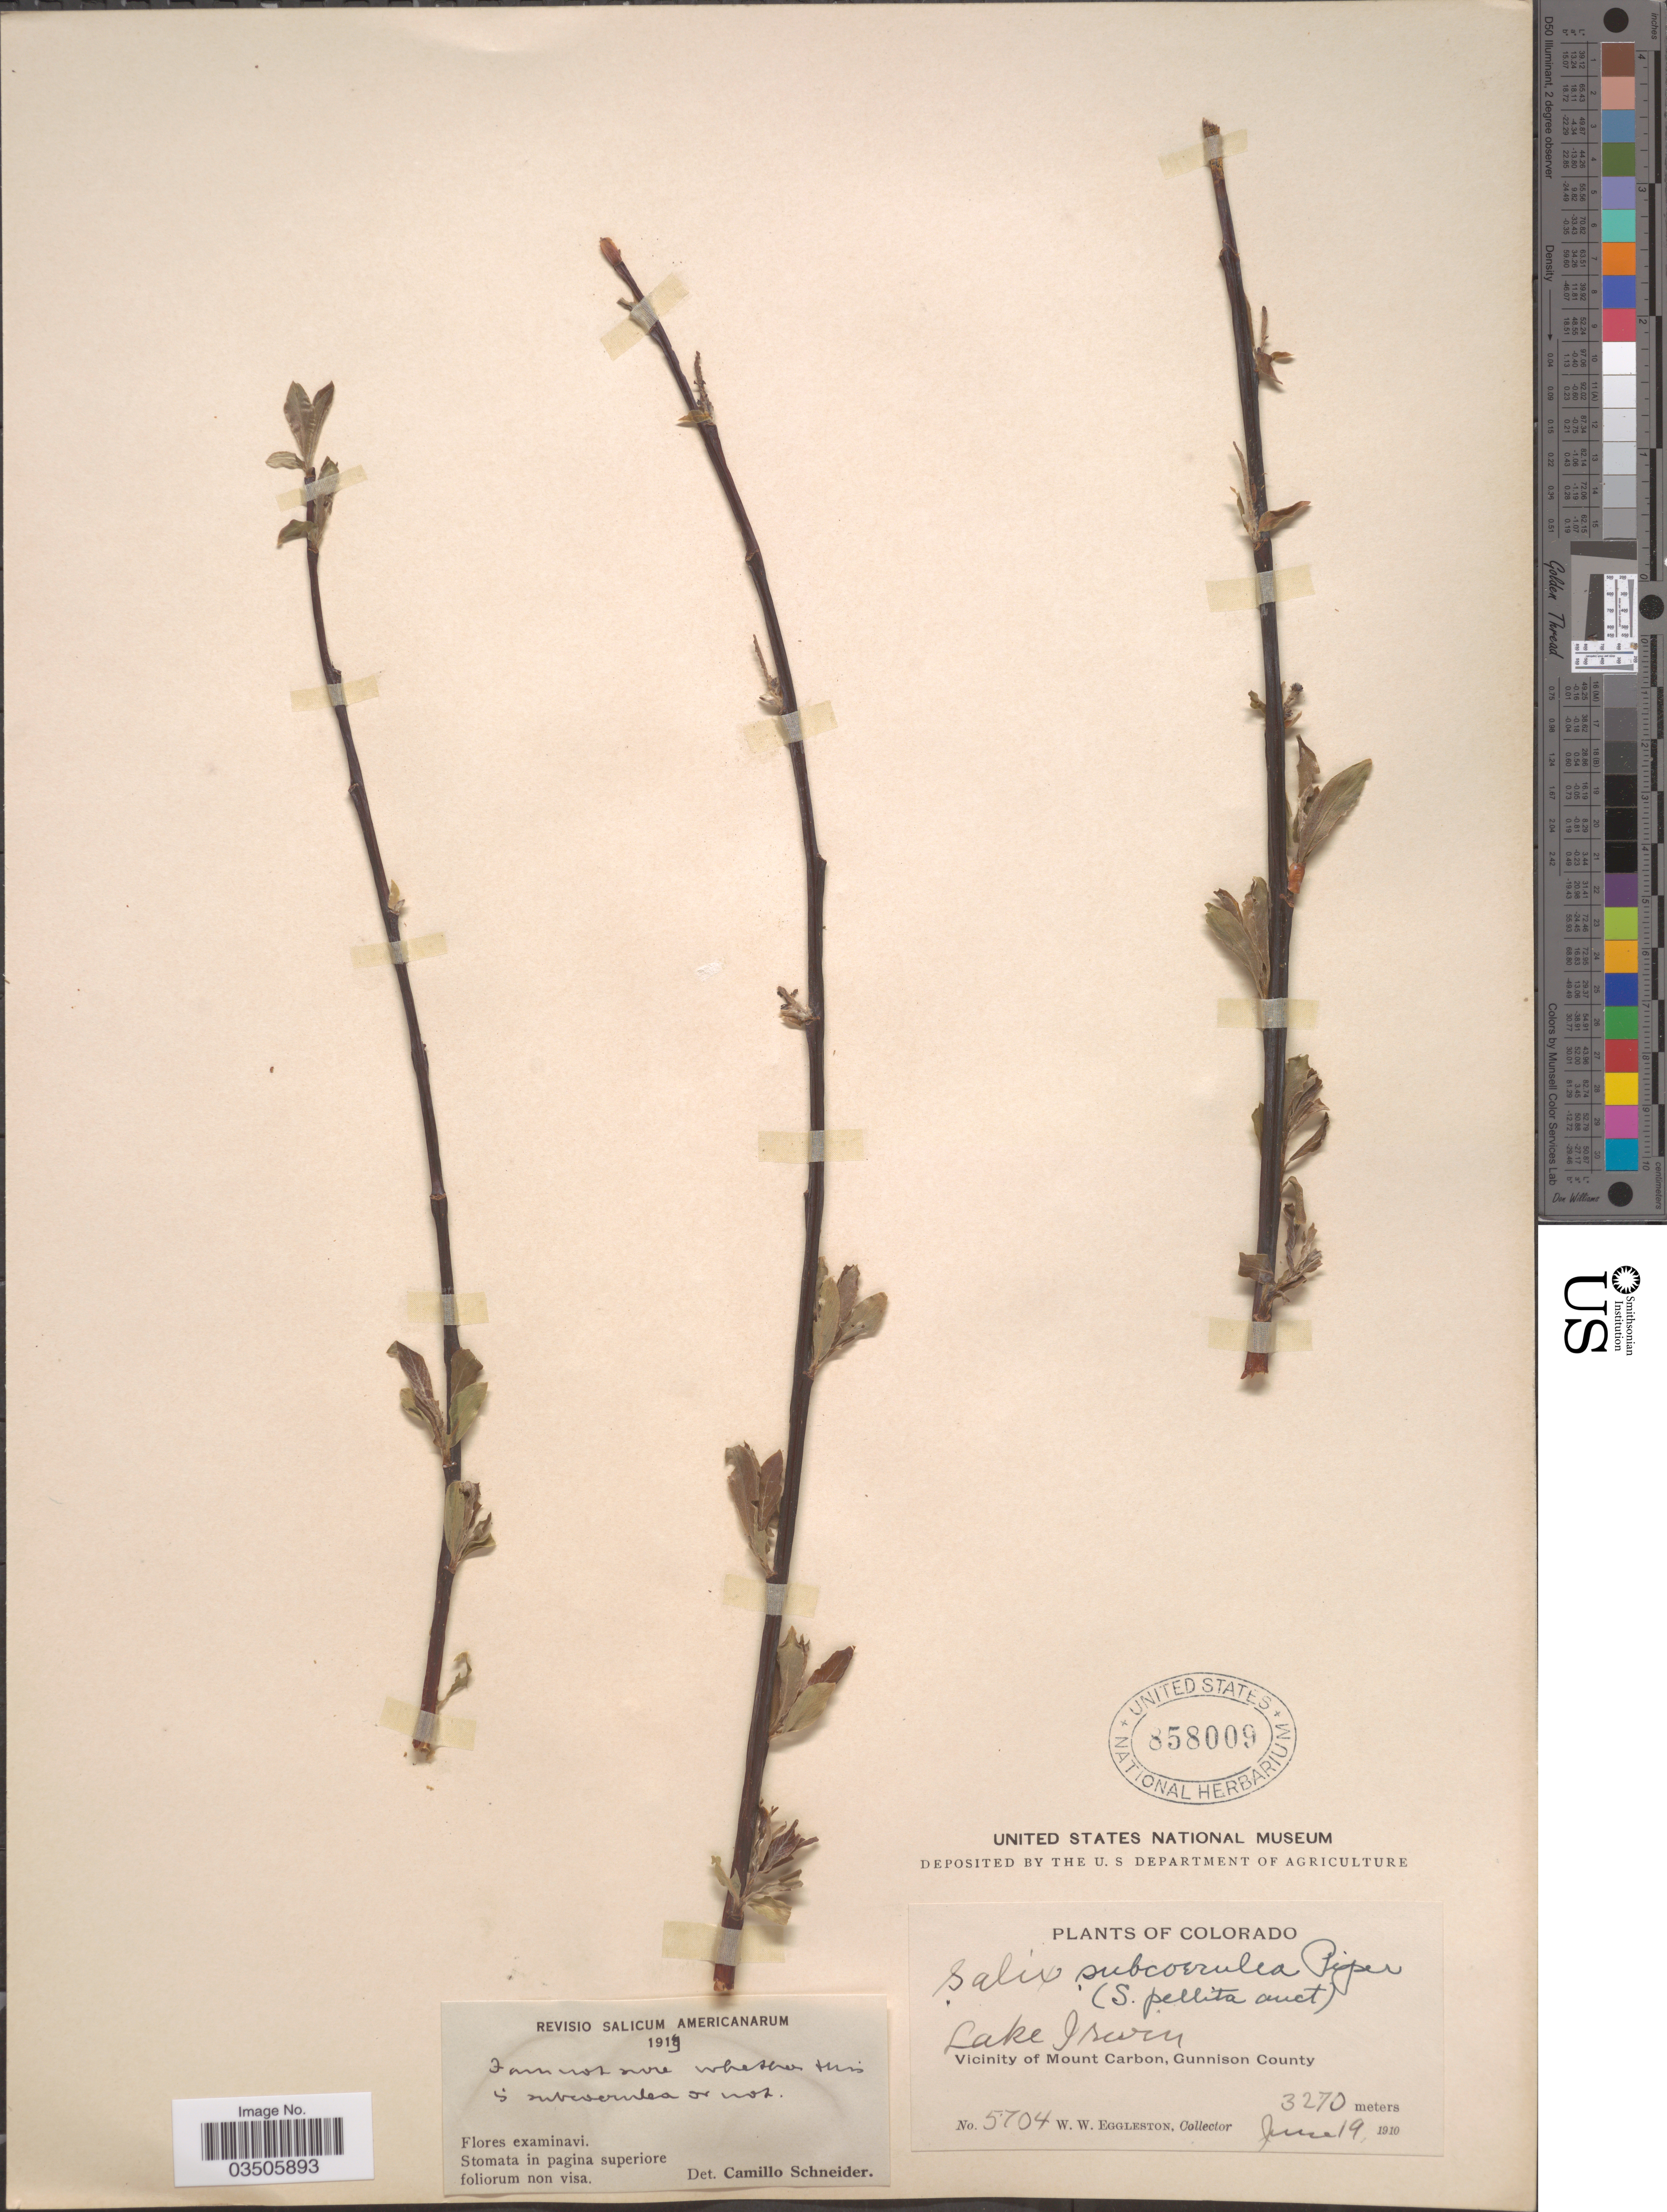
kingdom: Plantae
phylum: Tracheophyta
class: Magnoliopsida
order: Malpighiales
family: Salicaceae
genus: Salix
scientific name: Salix subcoerulea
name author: Piper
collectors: W. W. Eggleston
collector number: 5704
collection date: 1910-06-19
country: United States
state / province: Colorado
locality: Lake Irwin. Vicinity of Mount Carbon, Gunnison County.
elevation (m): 3270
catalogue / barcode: US 858009